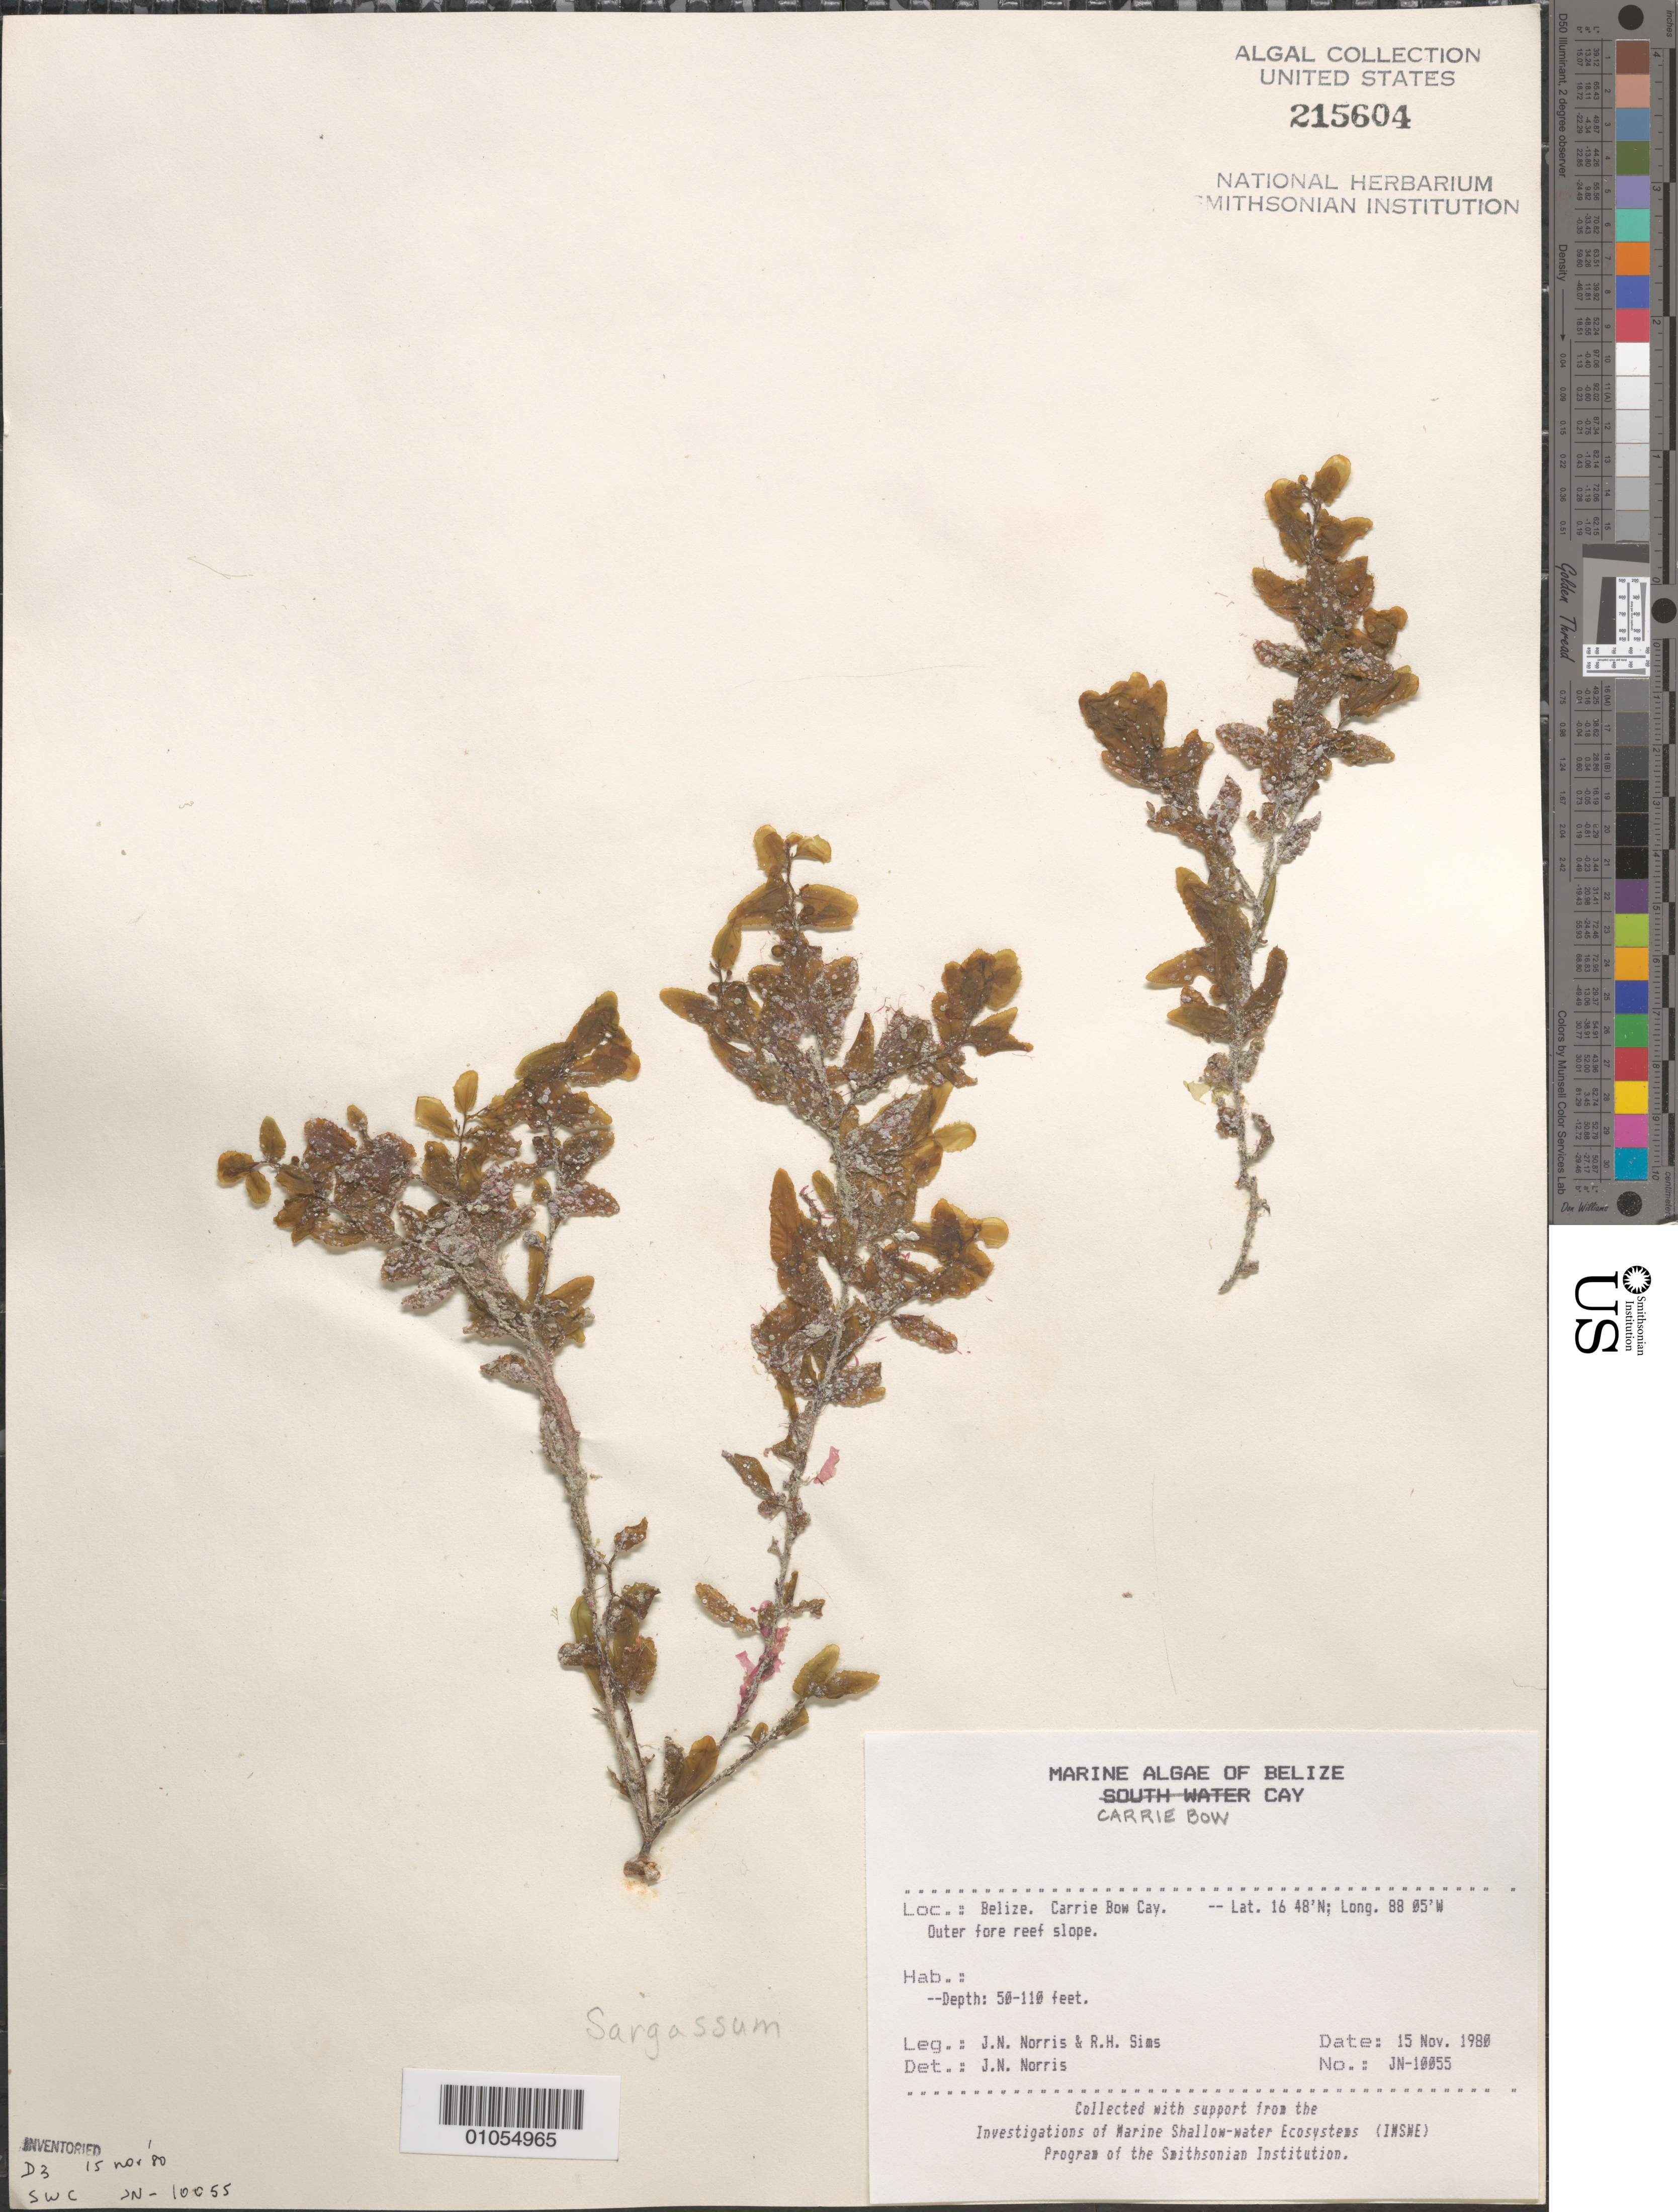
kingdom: Chromista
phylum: Ochrophyta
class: Phaeophyceae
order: Fucales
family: Sargassaceae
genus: Sargassum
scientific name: Sargassum sp.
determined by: Norris, James N.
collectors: J. N. Norris & R. H. Sims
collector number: JN-10055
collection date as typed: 15 Nov 1980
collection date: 1980-11-15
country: Belize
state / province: Stann Creek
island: Carrie Bow Cay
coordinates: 16 48'N, 88 05'W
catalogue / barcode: US 215604